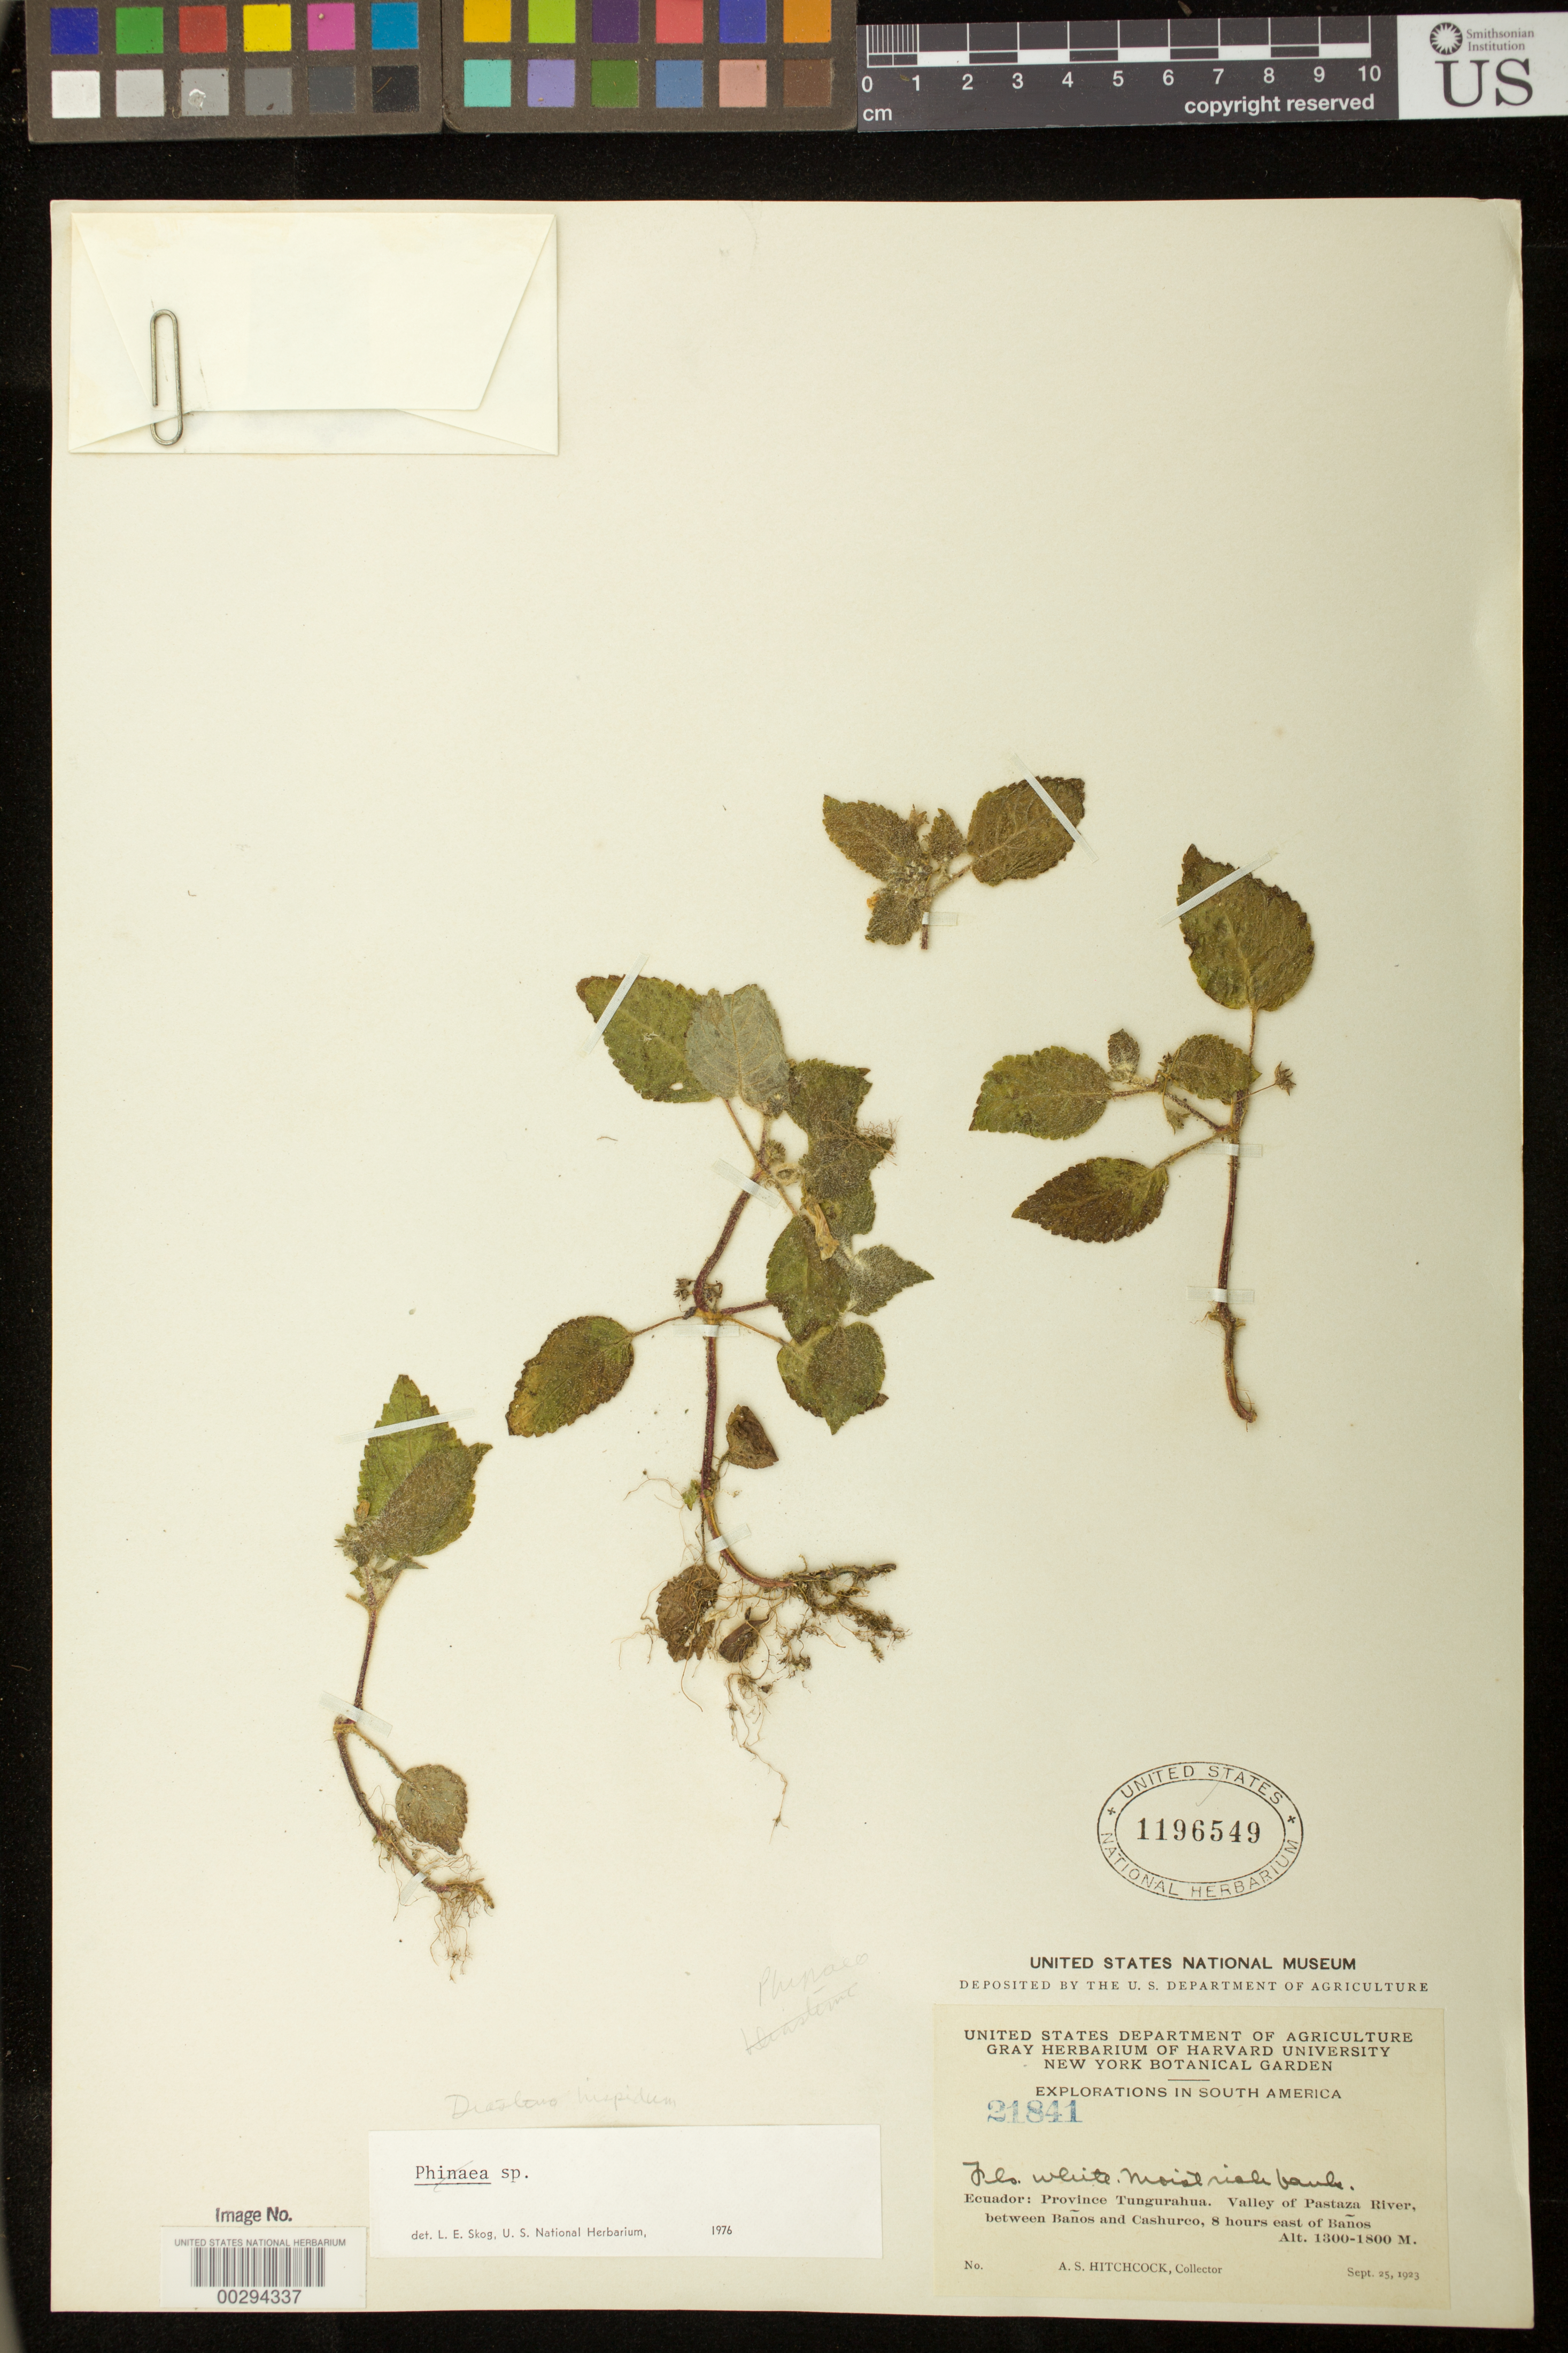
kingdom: Plantae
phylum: Tracheophyta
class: Magnoliopsida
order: Lamiales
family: Gesneriaceae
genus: Diastema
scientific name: Diastema hispidum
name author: (DC.) Fritsch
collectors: A. S. Hitchcock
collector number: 21841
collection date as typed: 25 Sep 1923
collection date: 1923-09-25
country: Ecuador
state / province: Tungurahua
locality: Valley of Pastaza River, between Baños and Cashurco, 8 hrs E of Baños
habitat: Moist rich bank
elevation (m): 1300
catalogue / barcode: US 1196549